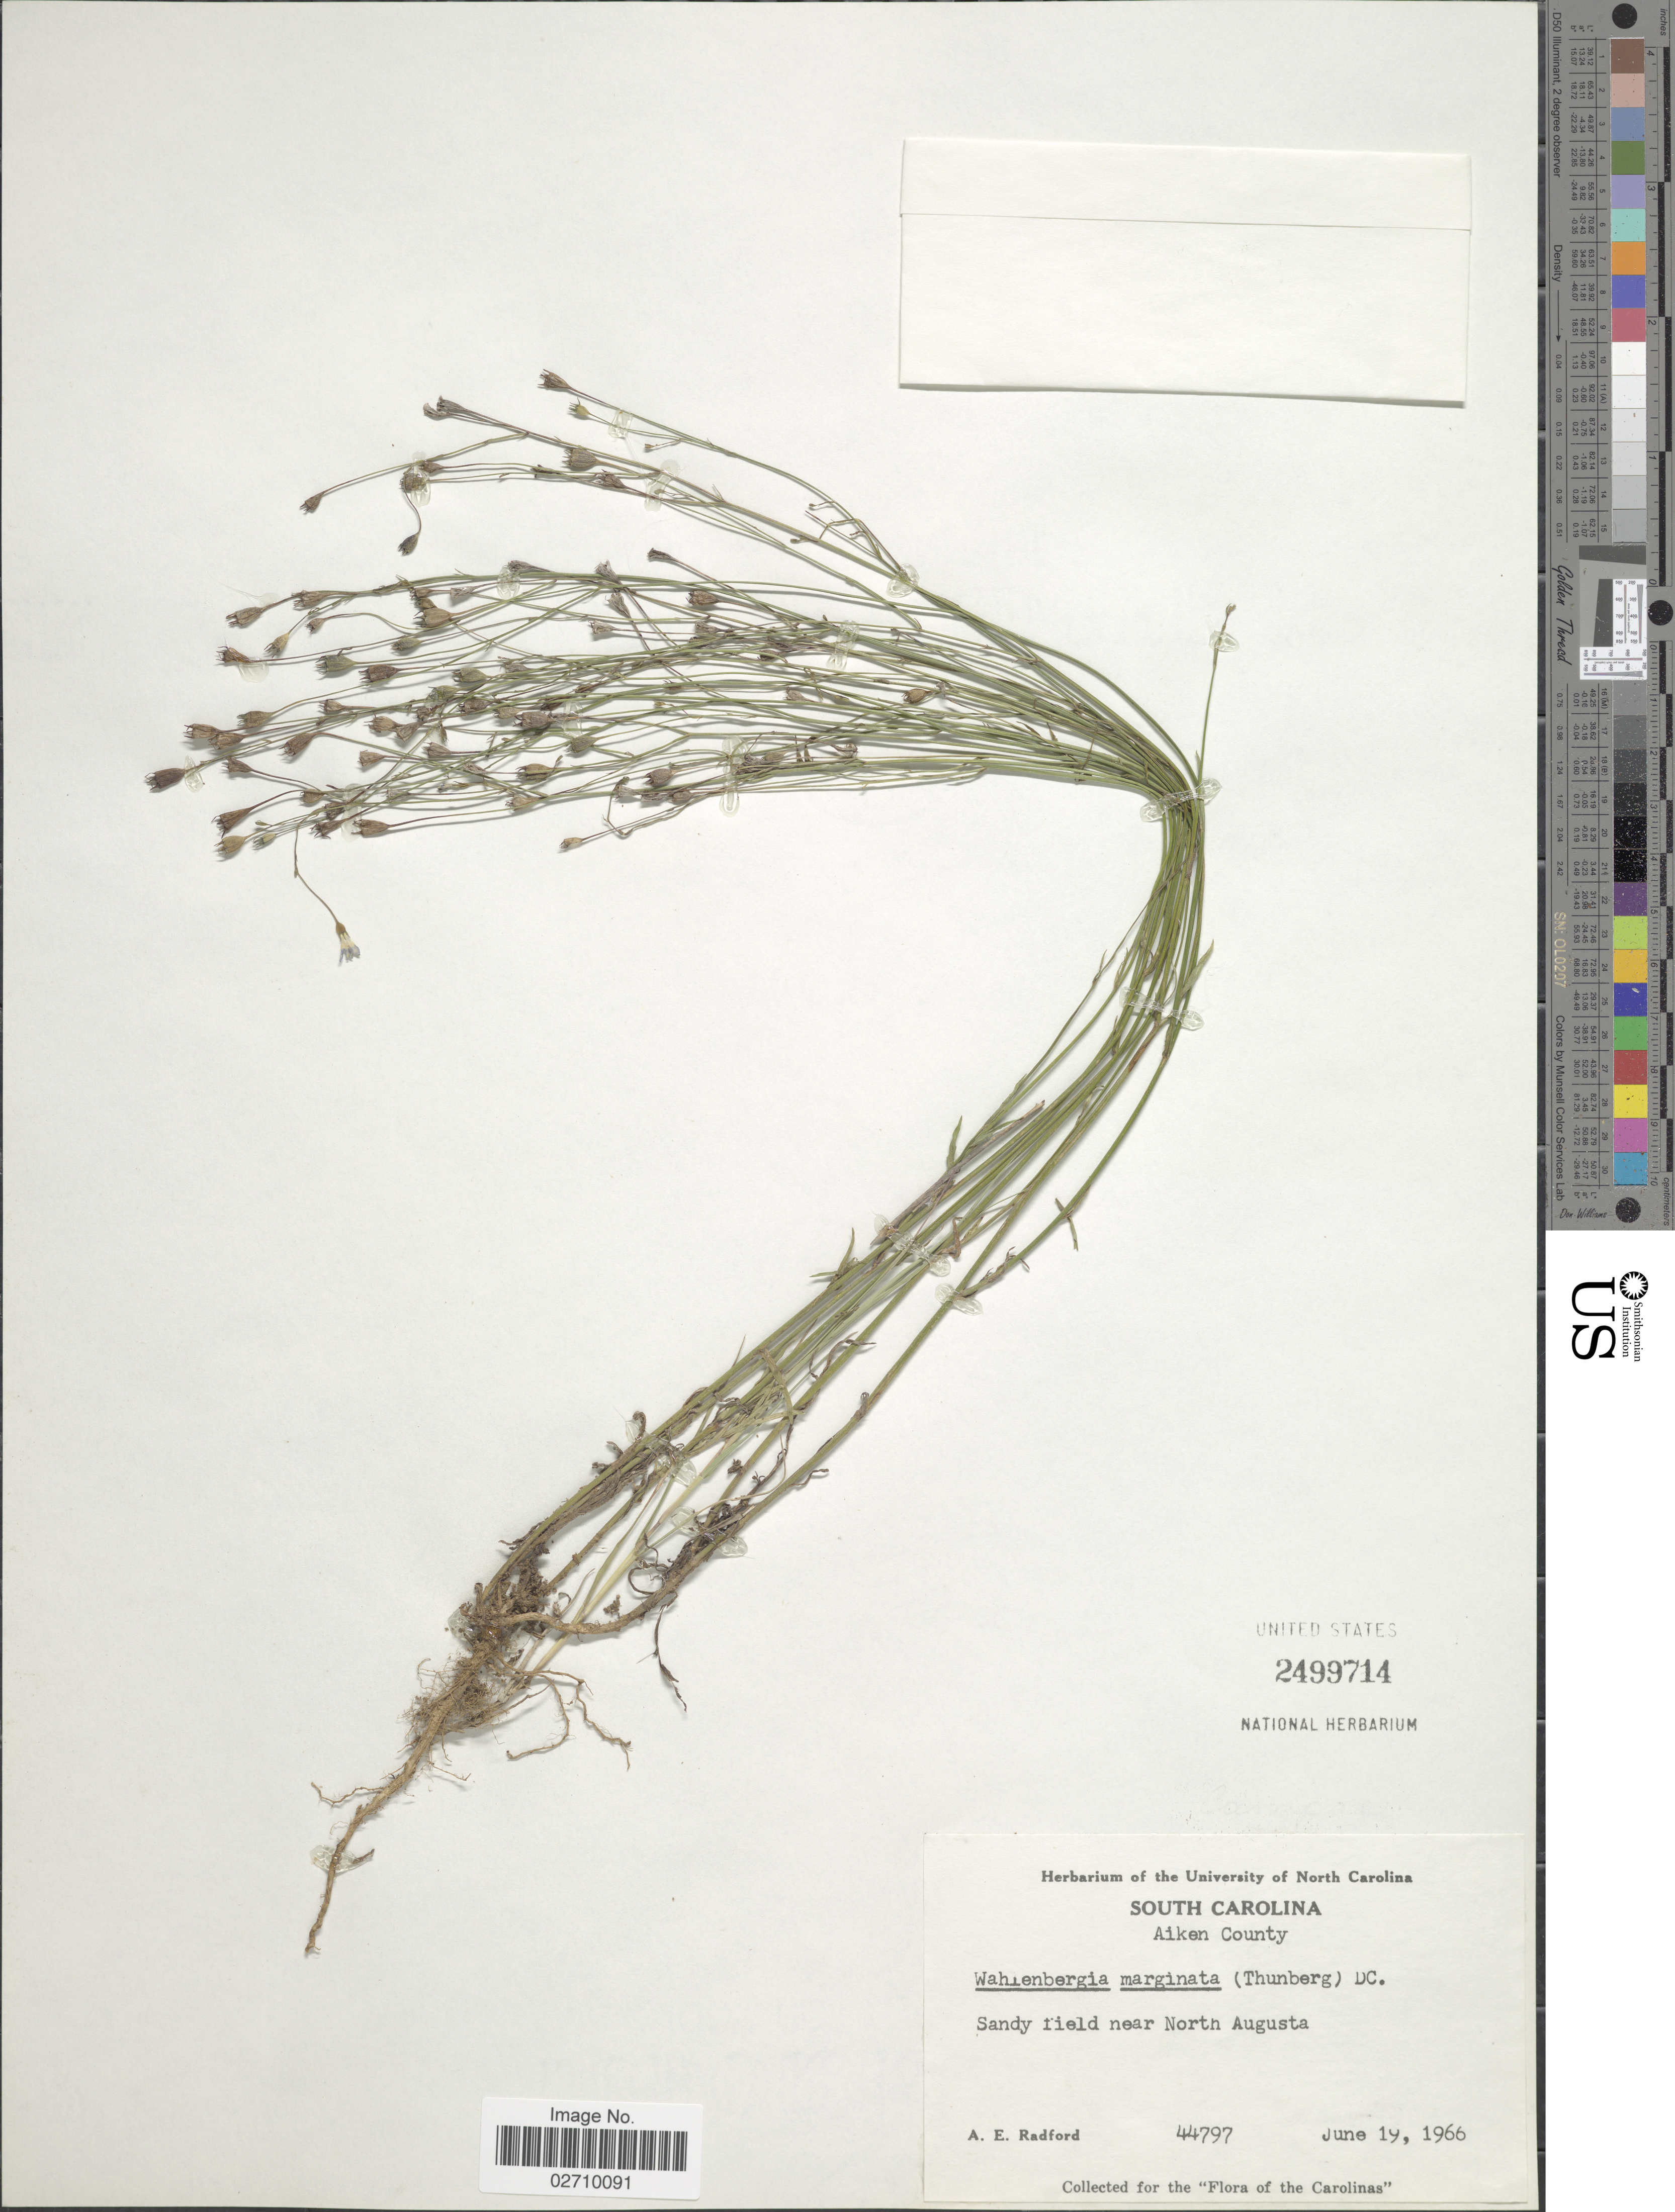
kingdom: Plantae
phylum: Tracheophyta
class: Magnoliopsida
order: Asterales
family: Campanulaceae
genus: Wahlenbergia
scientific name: Wahlenbergia marginata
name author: (Thunb.) A. DC.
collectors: A. E. Radford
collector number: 44797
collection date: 1966-06-19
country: United States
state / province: South Carolina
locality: Aiken County, near North Augusta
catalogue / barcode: US 2499714